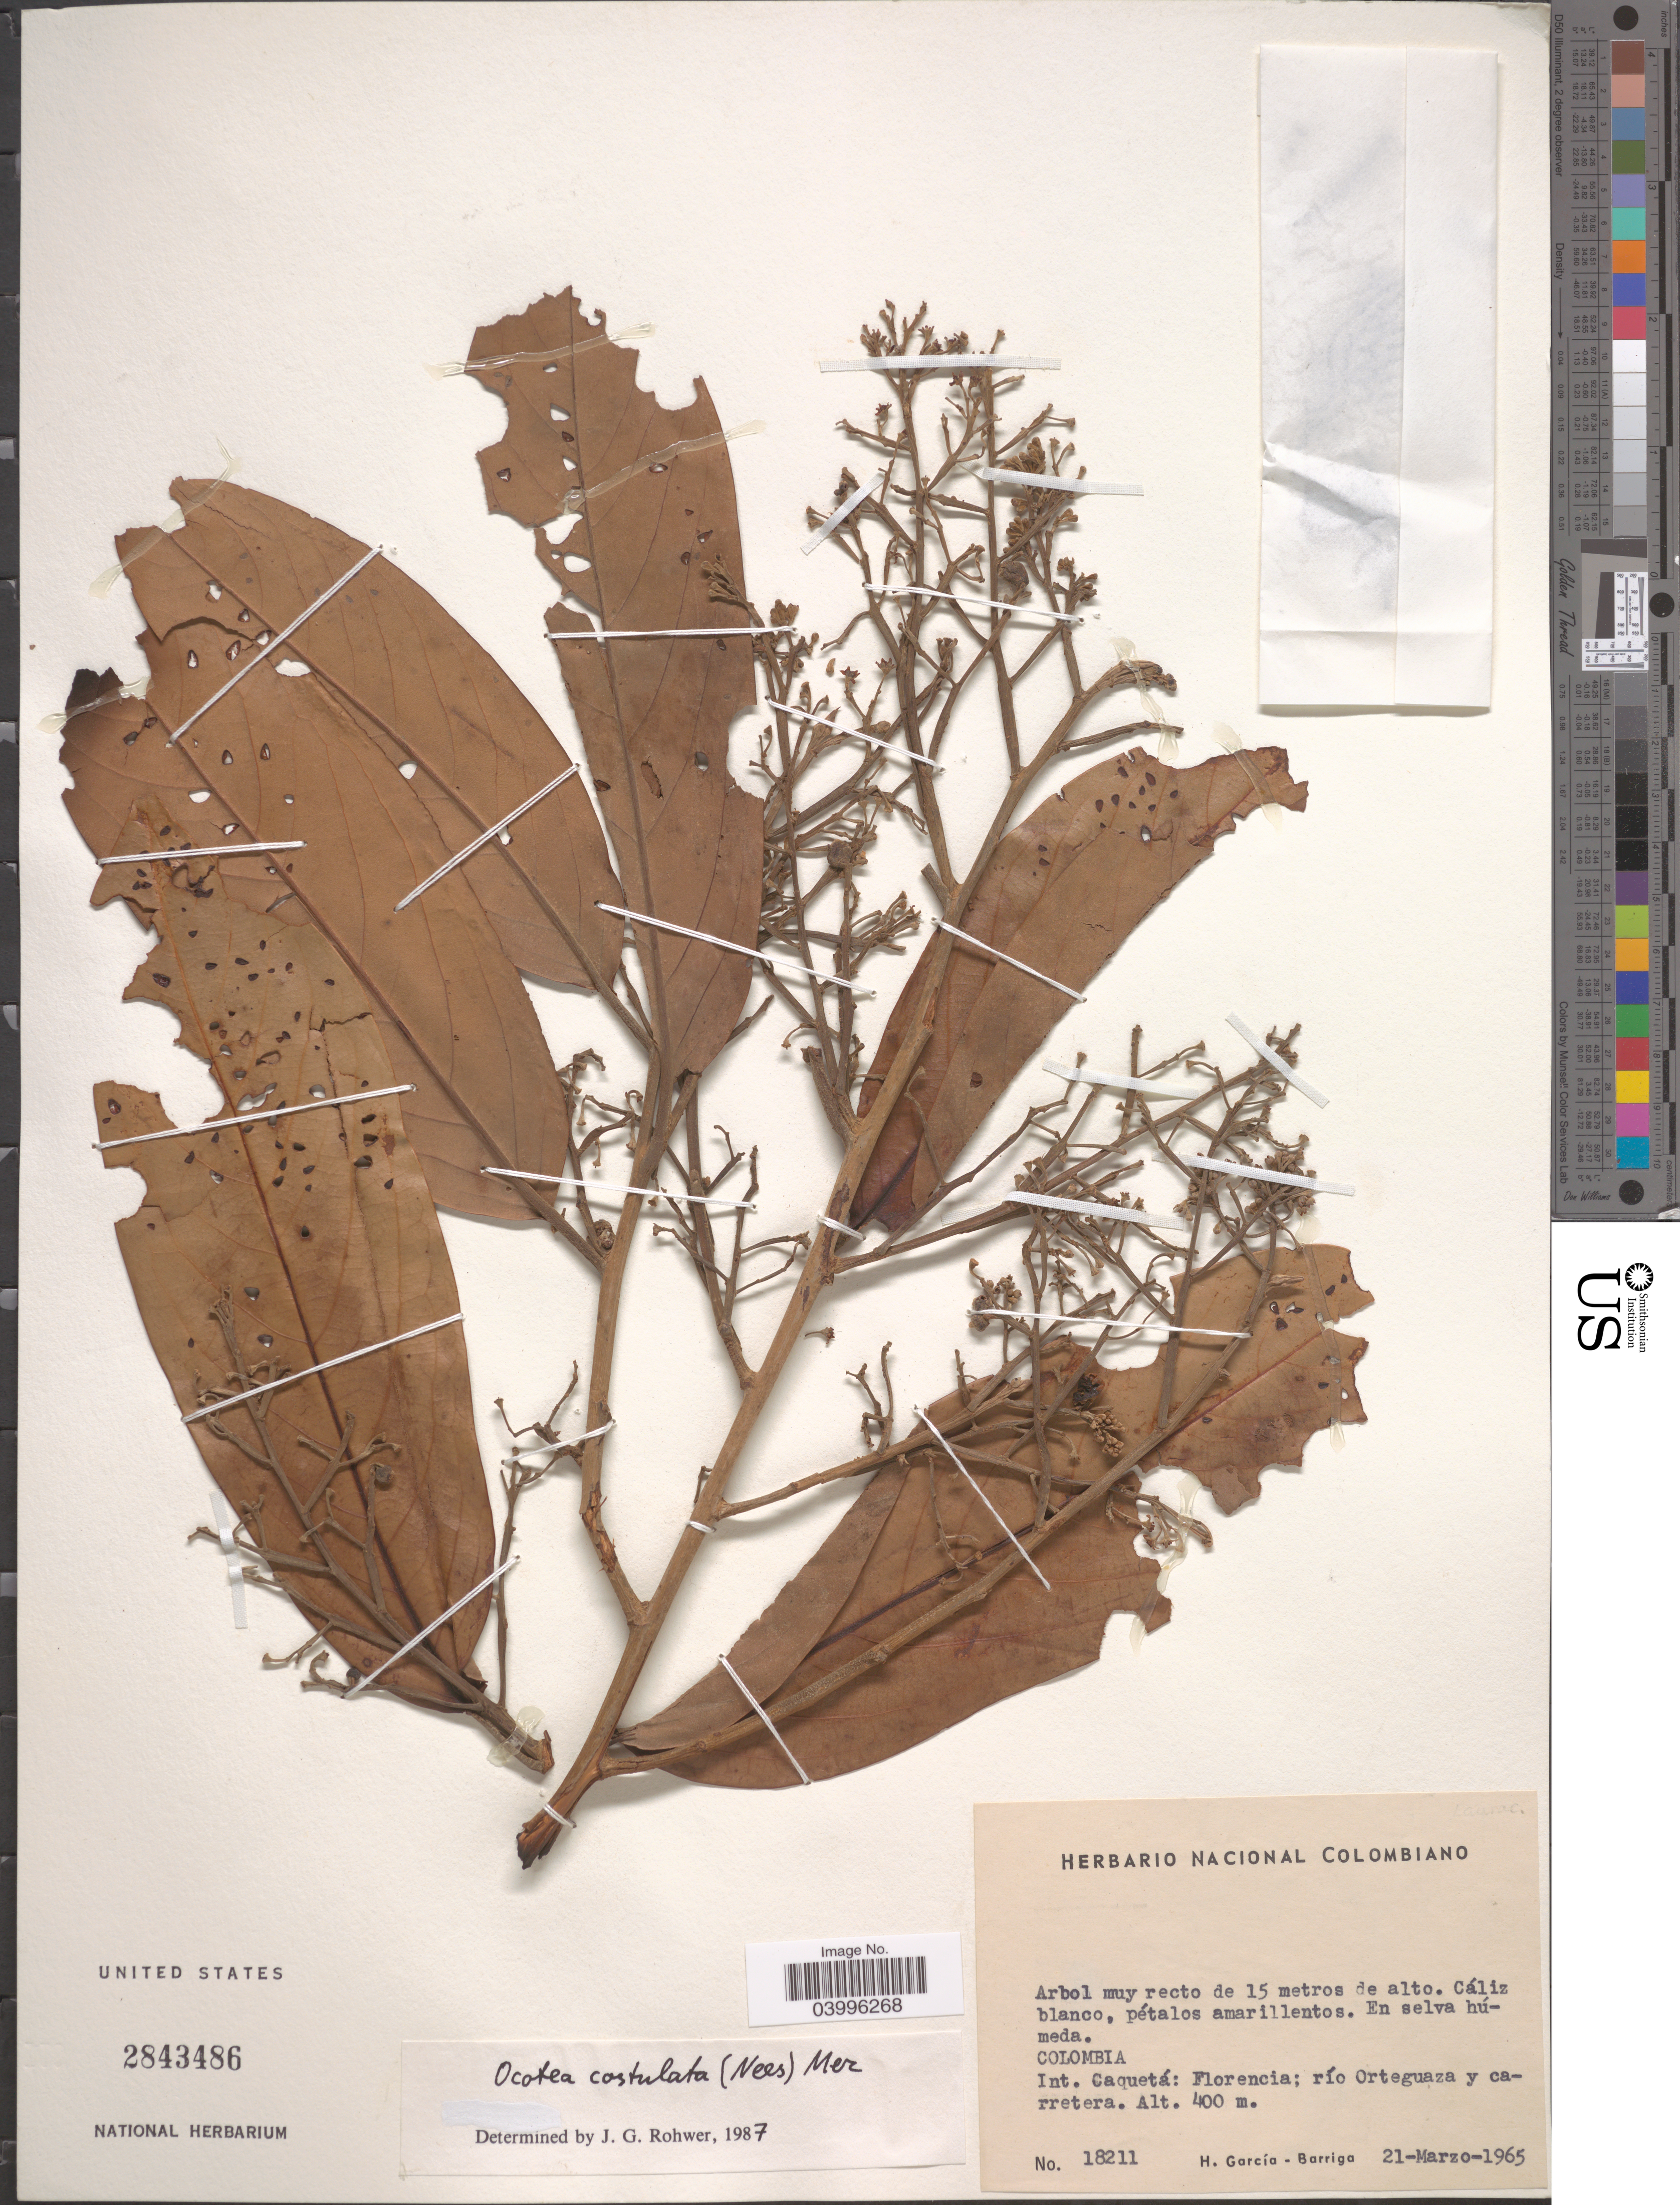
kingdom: Plantae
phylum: Tracheophyta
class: Magnoliopsida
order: Laurales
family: Lauraceae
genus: Ocotea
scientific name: Ocotea costulata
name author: (Nees) Mez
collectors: H. García Barriga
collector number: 18211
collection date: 1965-03-21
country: Colombia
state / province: Caquetá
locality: Int. Caquetá: Florencia; río Orteguaza y carretera.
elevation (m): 400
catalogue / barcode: US 2843486